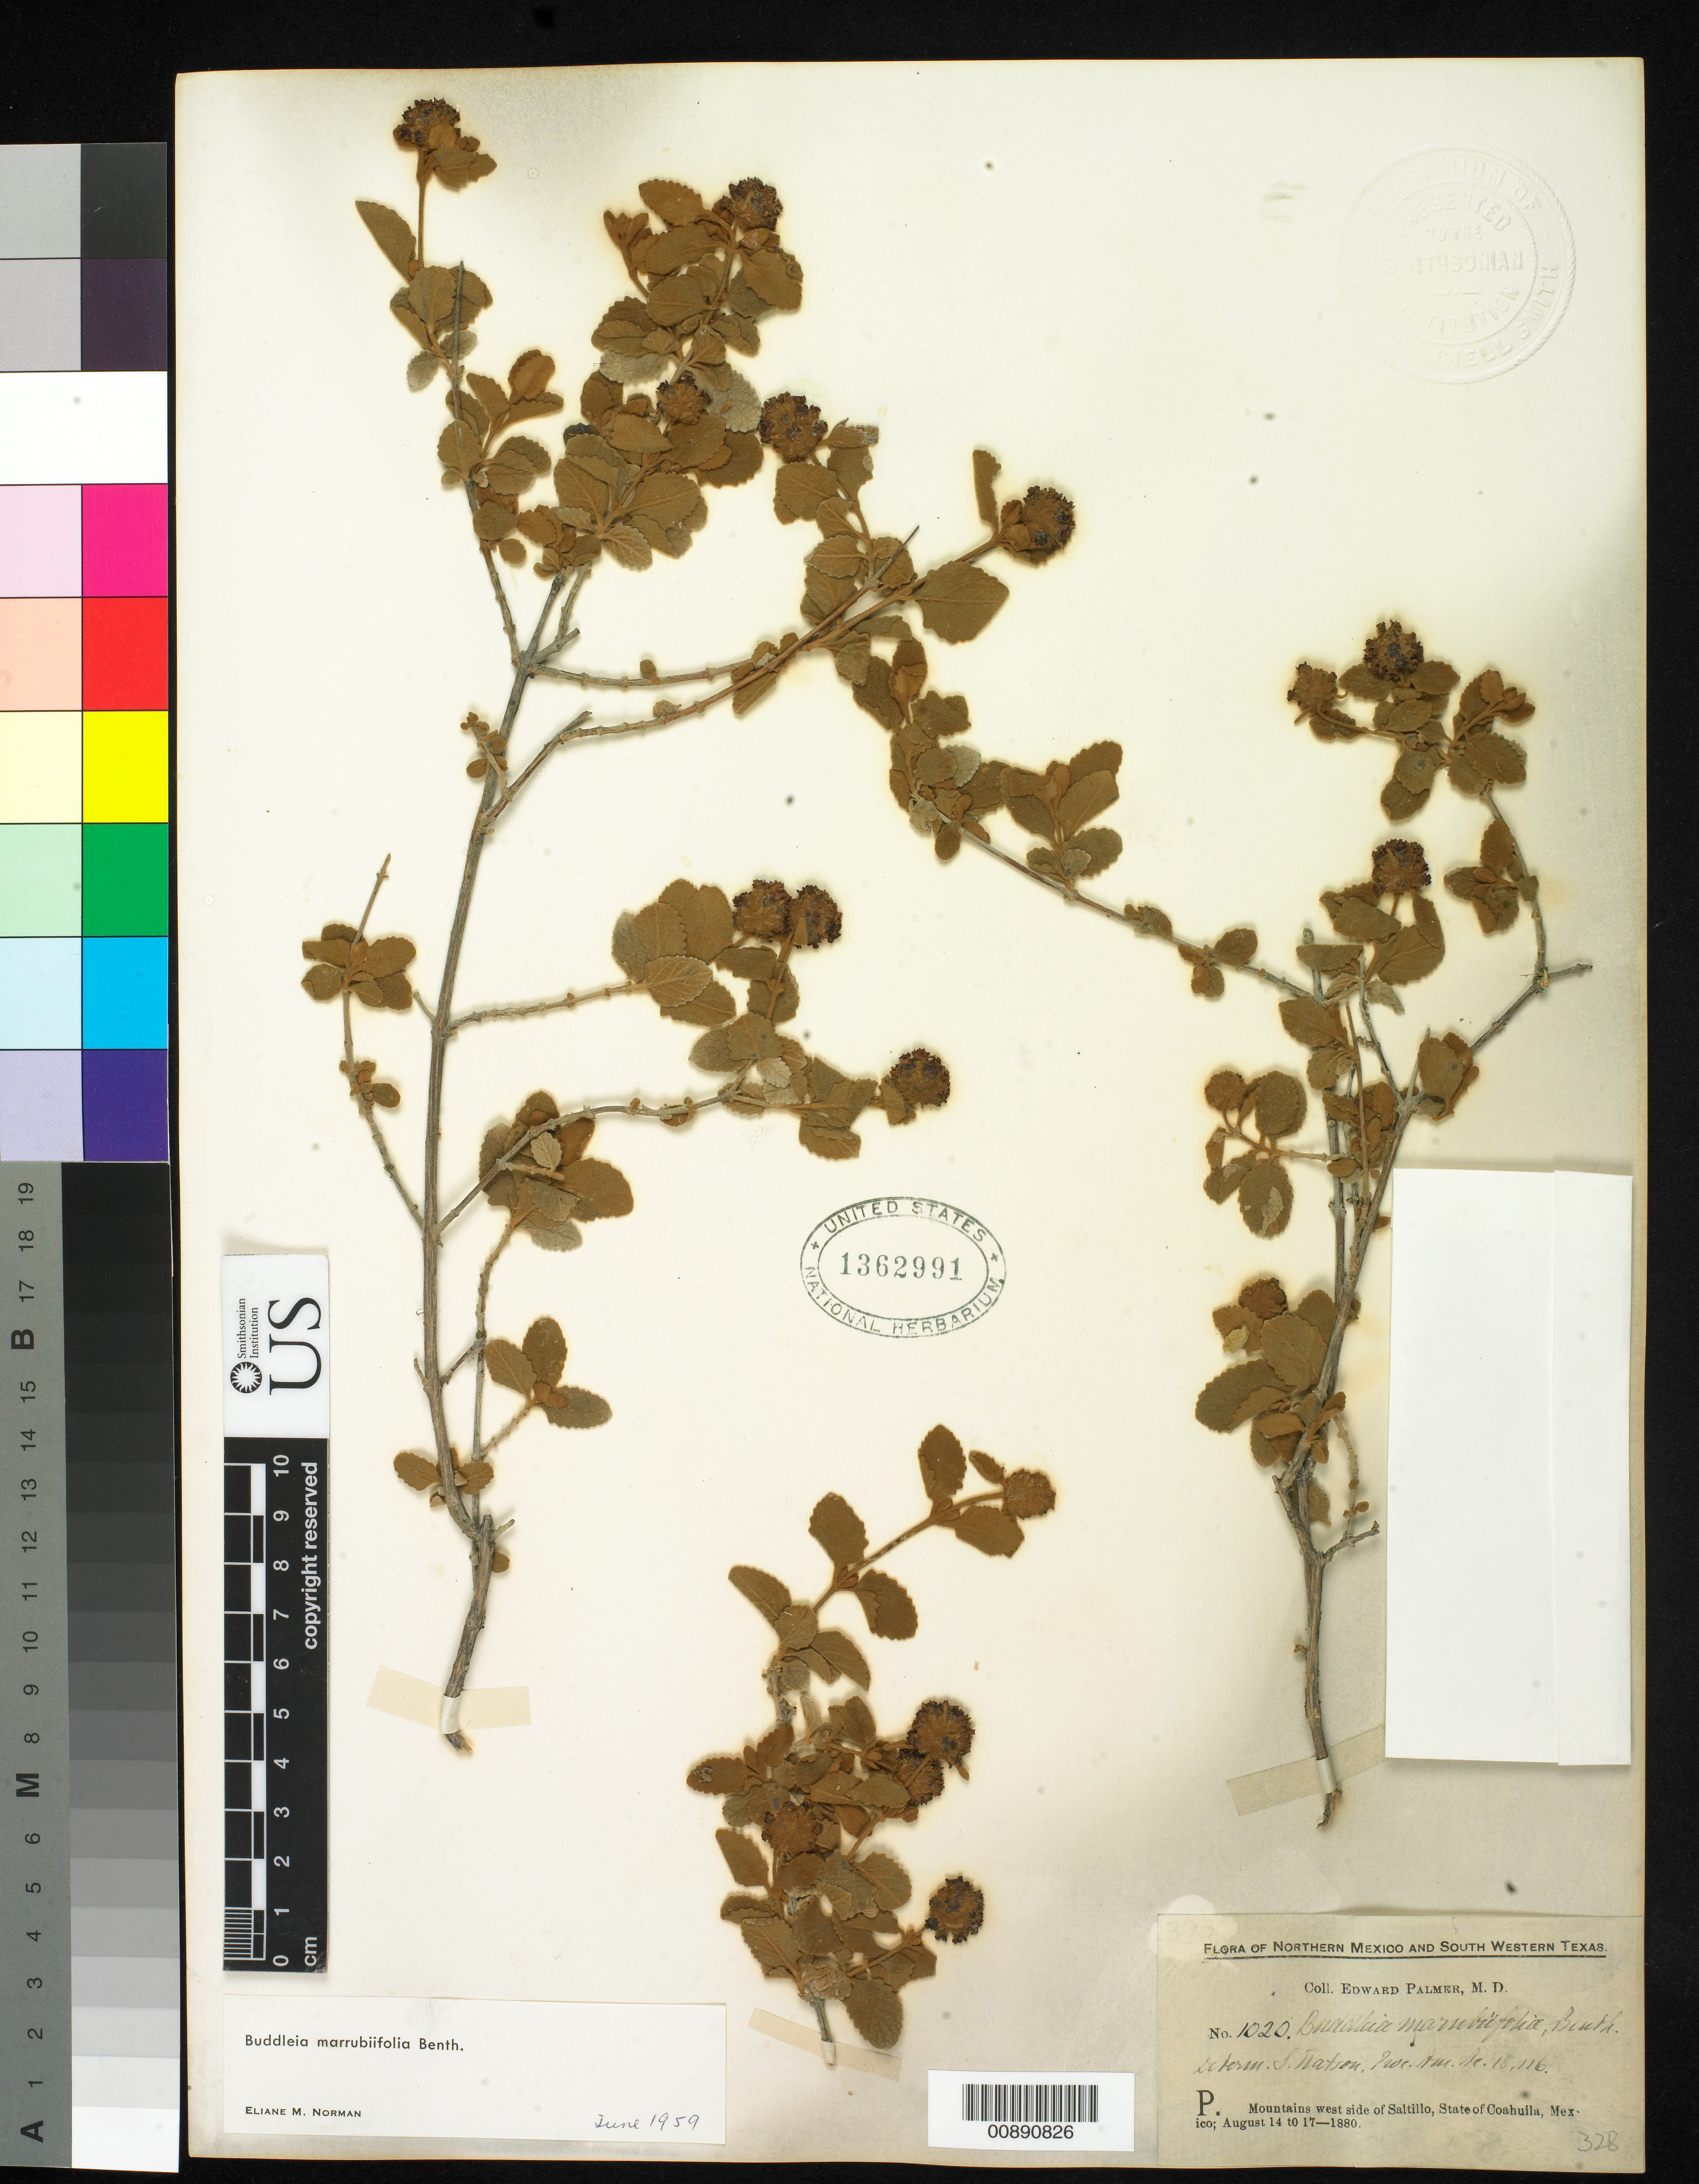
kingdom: Plantae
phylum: Tracheophyta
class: Magnoliopsida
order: Lamiales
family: Scrophulariaceae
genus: Buddleja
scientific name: Buddleja marrubiifolia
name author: Benth.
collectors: E. Palmer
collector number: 1020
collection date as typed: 14 Aug 1880 to 17 Aug 1880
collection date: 1880-08-14/1880-08-17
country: Mexico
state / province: Coahuila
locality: P. Mountains west side of Saltillo, Coahuila.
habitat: Mountains.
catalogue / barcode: US 1362991